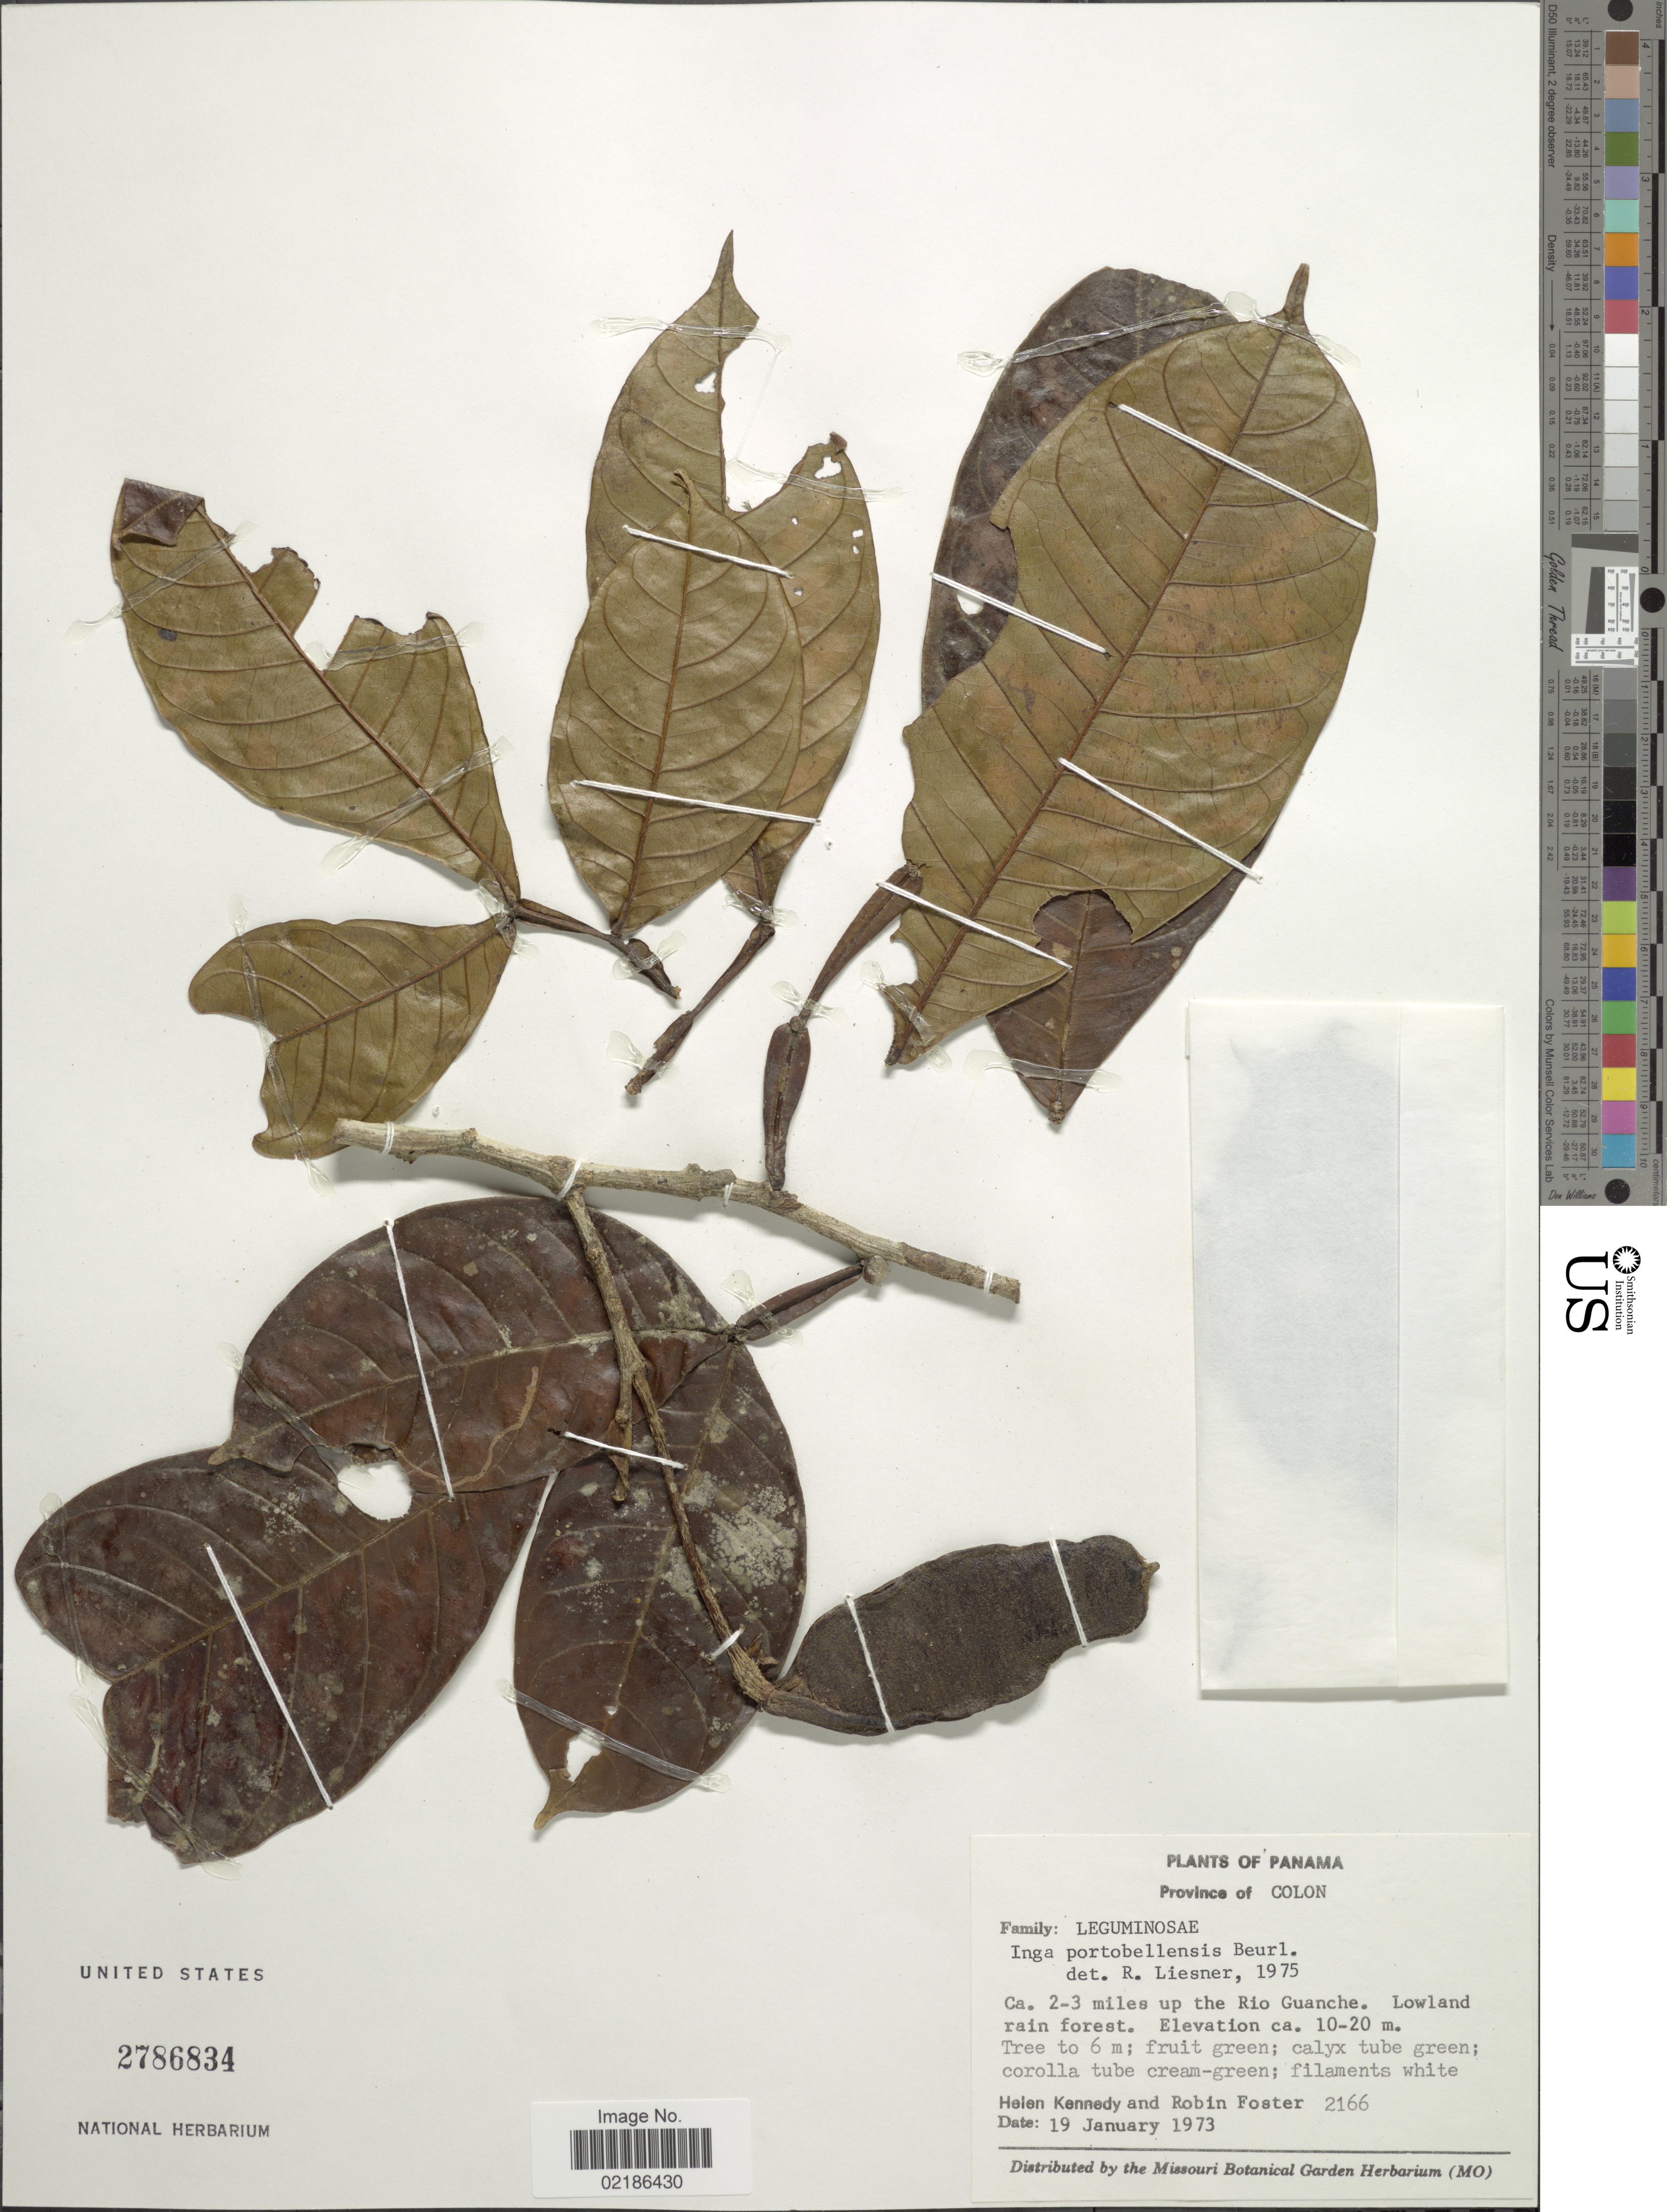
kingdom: Plantae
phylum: Tracheophyta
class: Magnoliopsida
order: Fabales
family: Fabaceae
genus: Inga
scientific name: Inga portobellensis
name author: Beurl.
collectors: H. Kennedy & R. B. Foster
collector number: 2166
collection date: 1973-01-19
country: Panama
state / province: Colón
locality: Ca 2-3 miles up the Rio Guanche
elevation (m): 10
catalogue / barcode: US 2786834